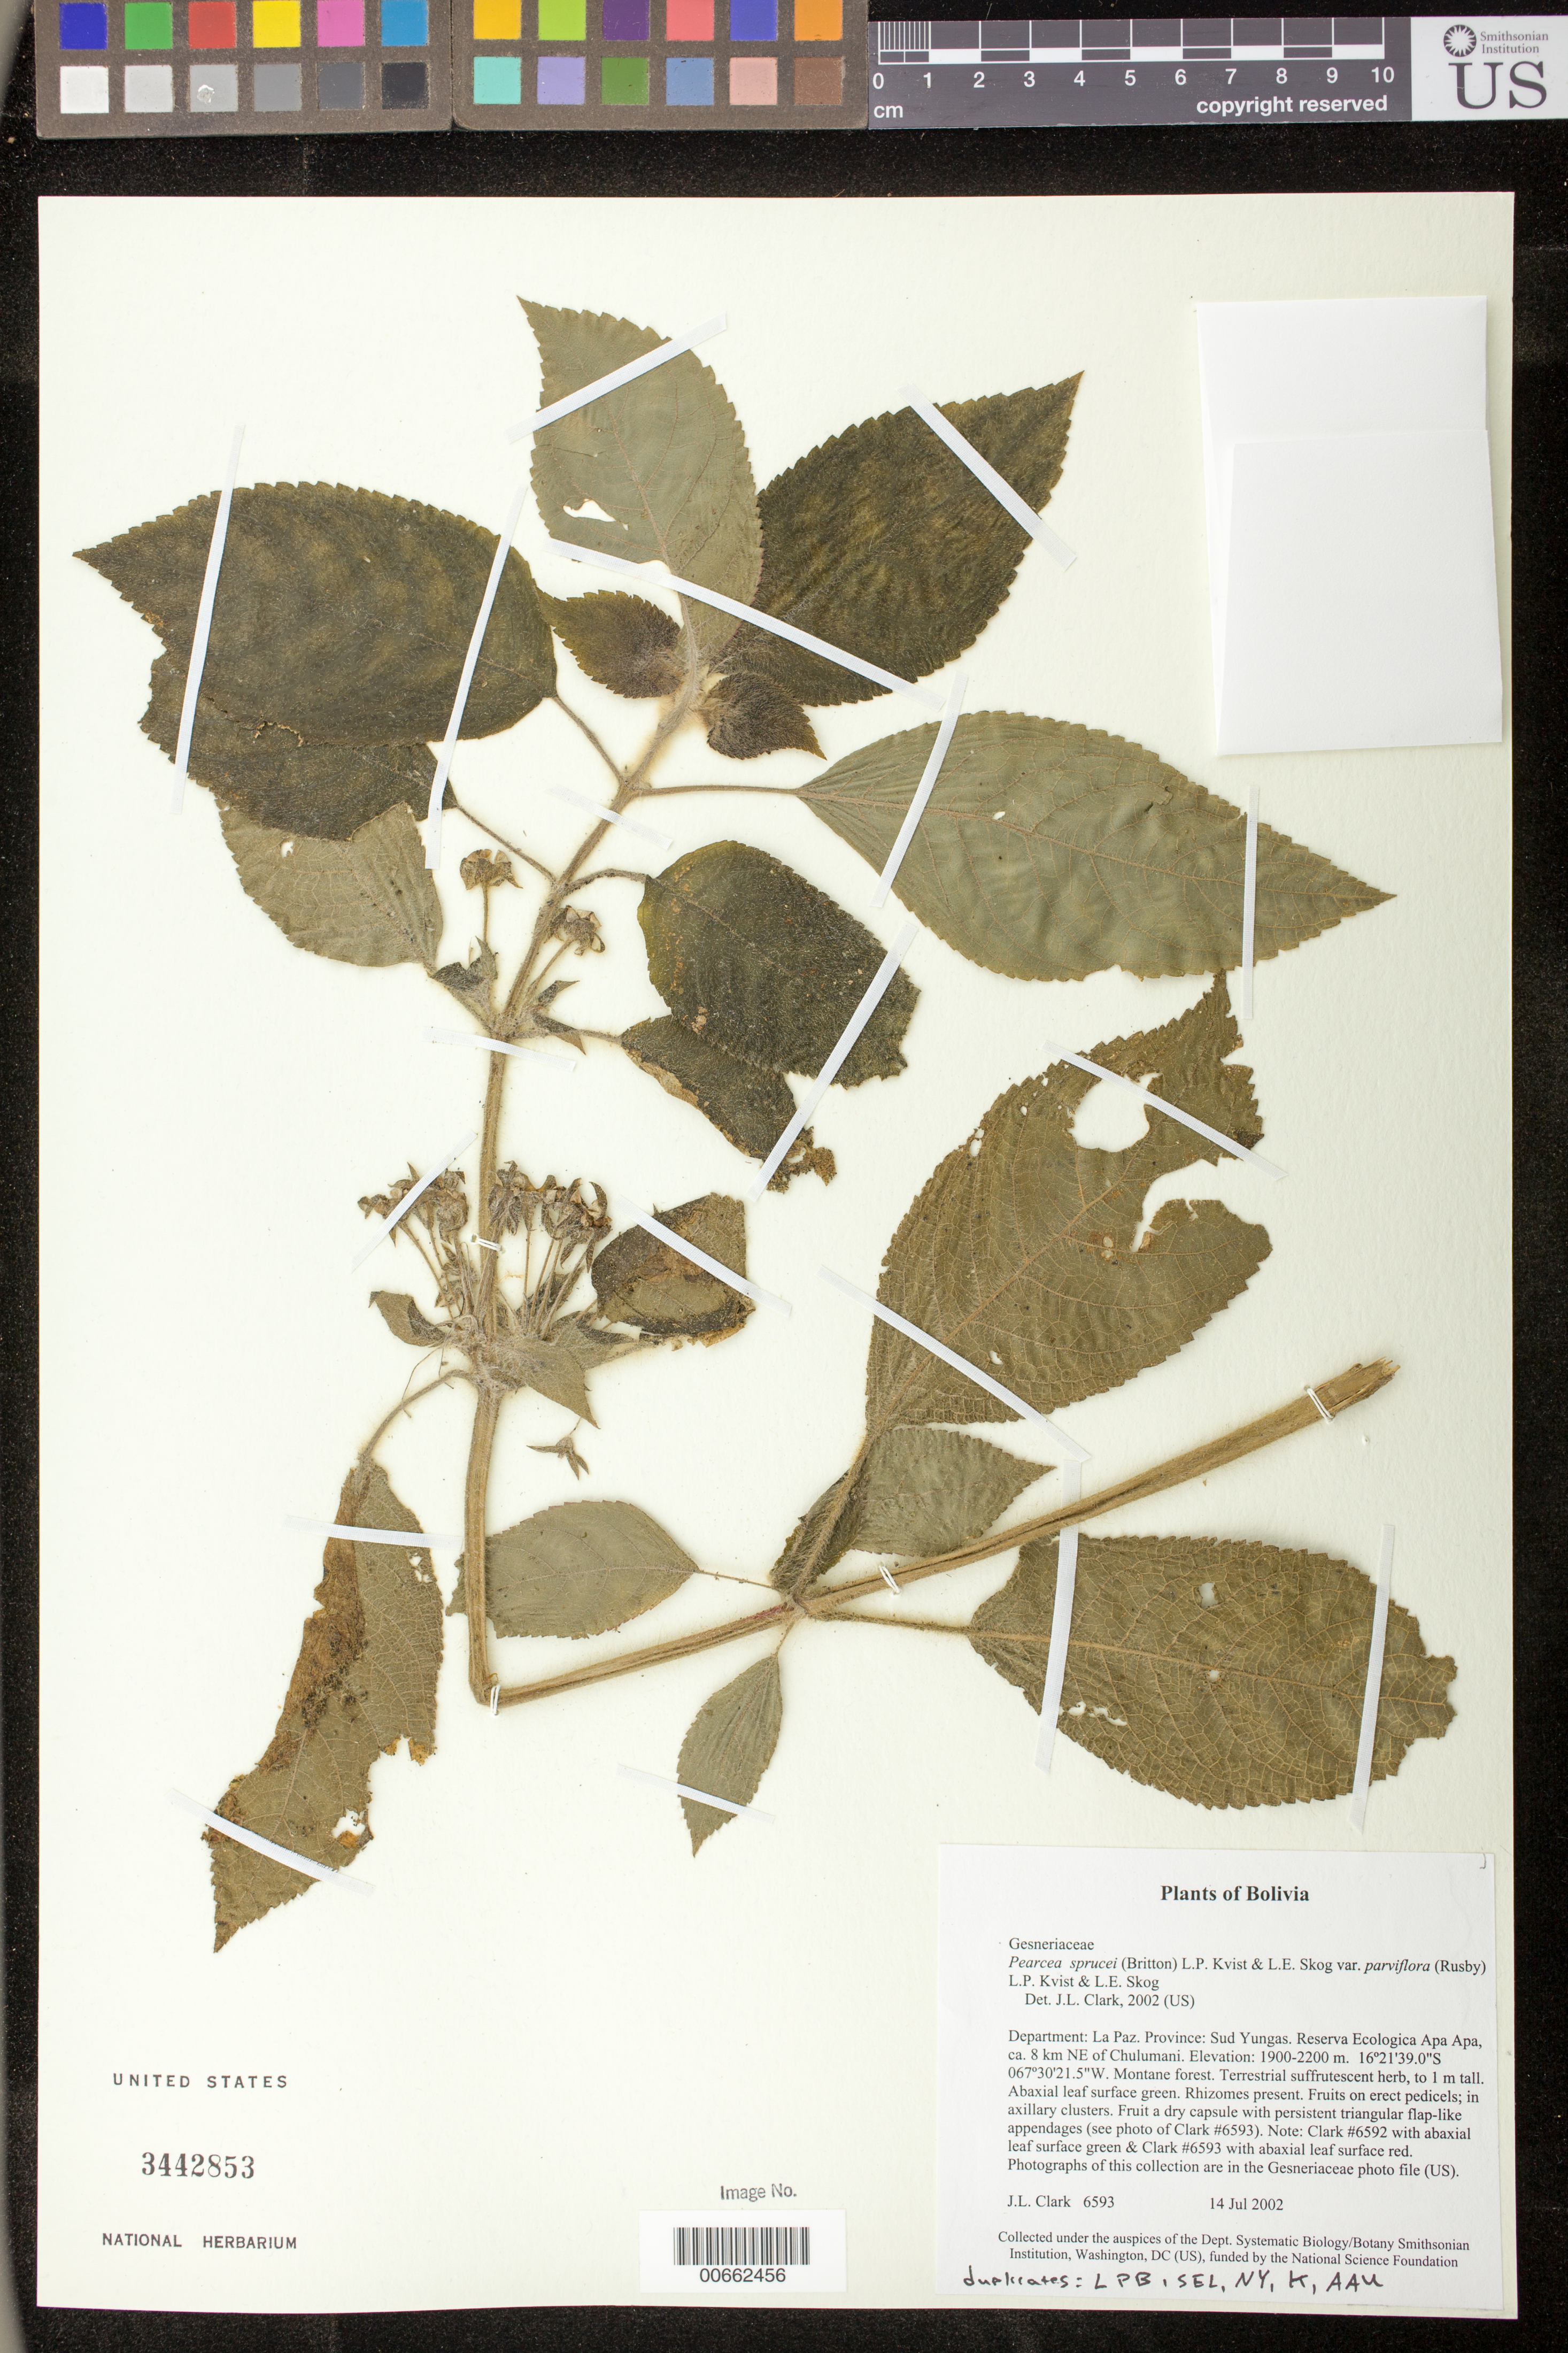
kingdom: Plantae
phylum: Tracheophyta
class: Magnoliopsida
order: Lamiales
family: Gesneriaceae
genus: Pearcea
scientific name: Pearcea sprucei var. parviflora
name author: (Rusby) L.P. Kvist & L.E. Skog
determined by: Clark, J. L., (SEL), The Marie Selby Botanical Garden (UNITED STATES)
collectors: J. L. Clark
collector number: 6593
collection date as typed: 14 Jul 2002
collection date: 2002-07-14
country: Bolivia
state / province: La Paz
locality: Sud Yungas, Reserva Ecologica Apa Apa, ca. 8 km NE of Chulumani.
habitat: Montane forest.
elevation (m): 1900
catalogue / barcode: US 3442853